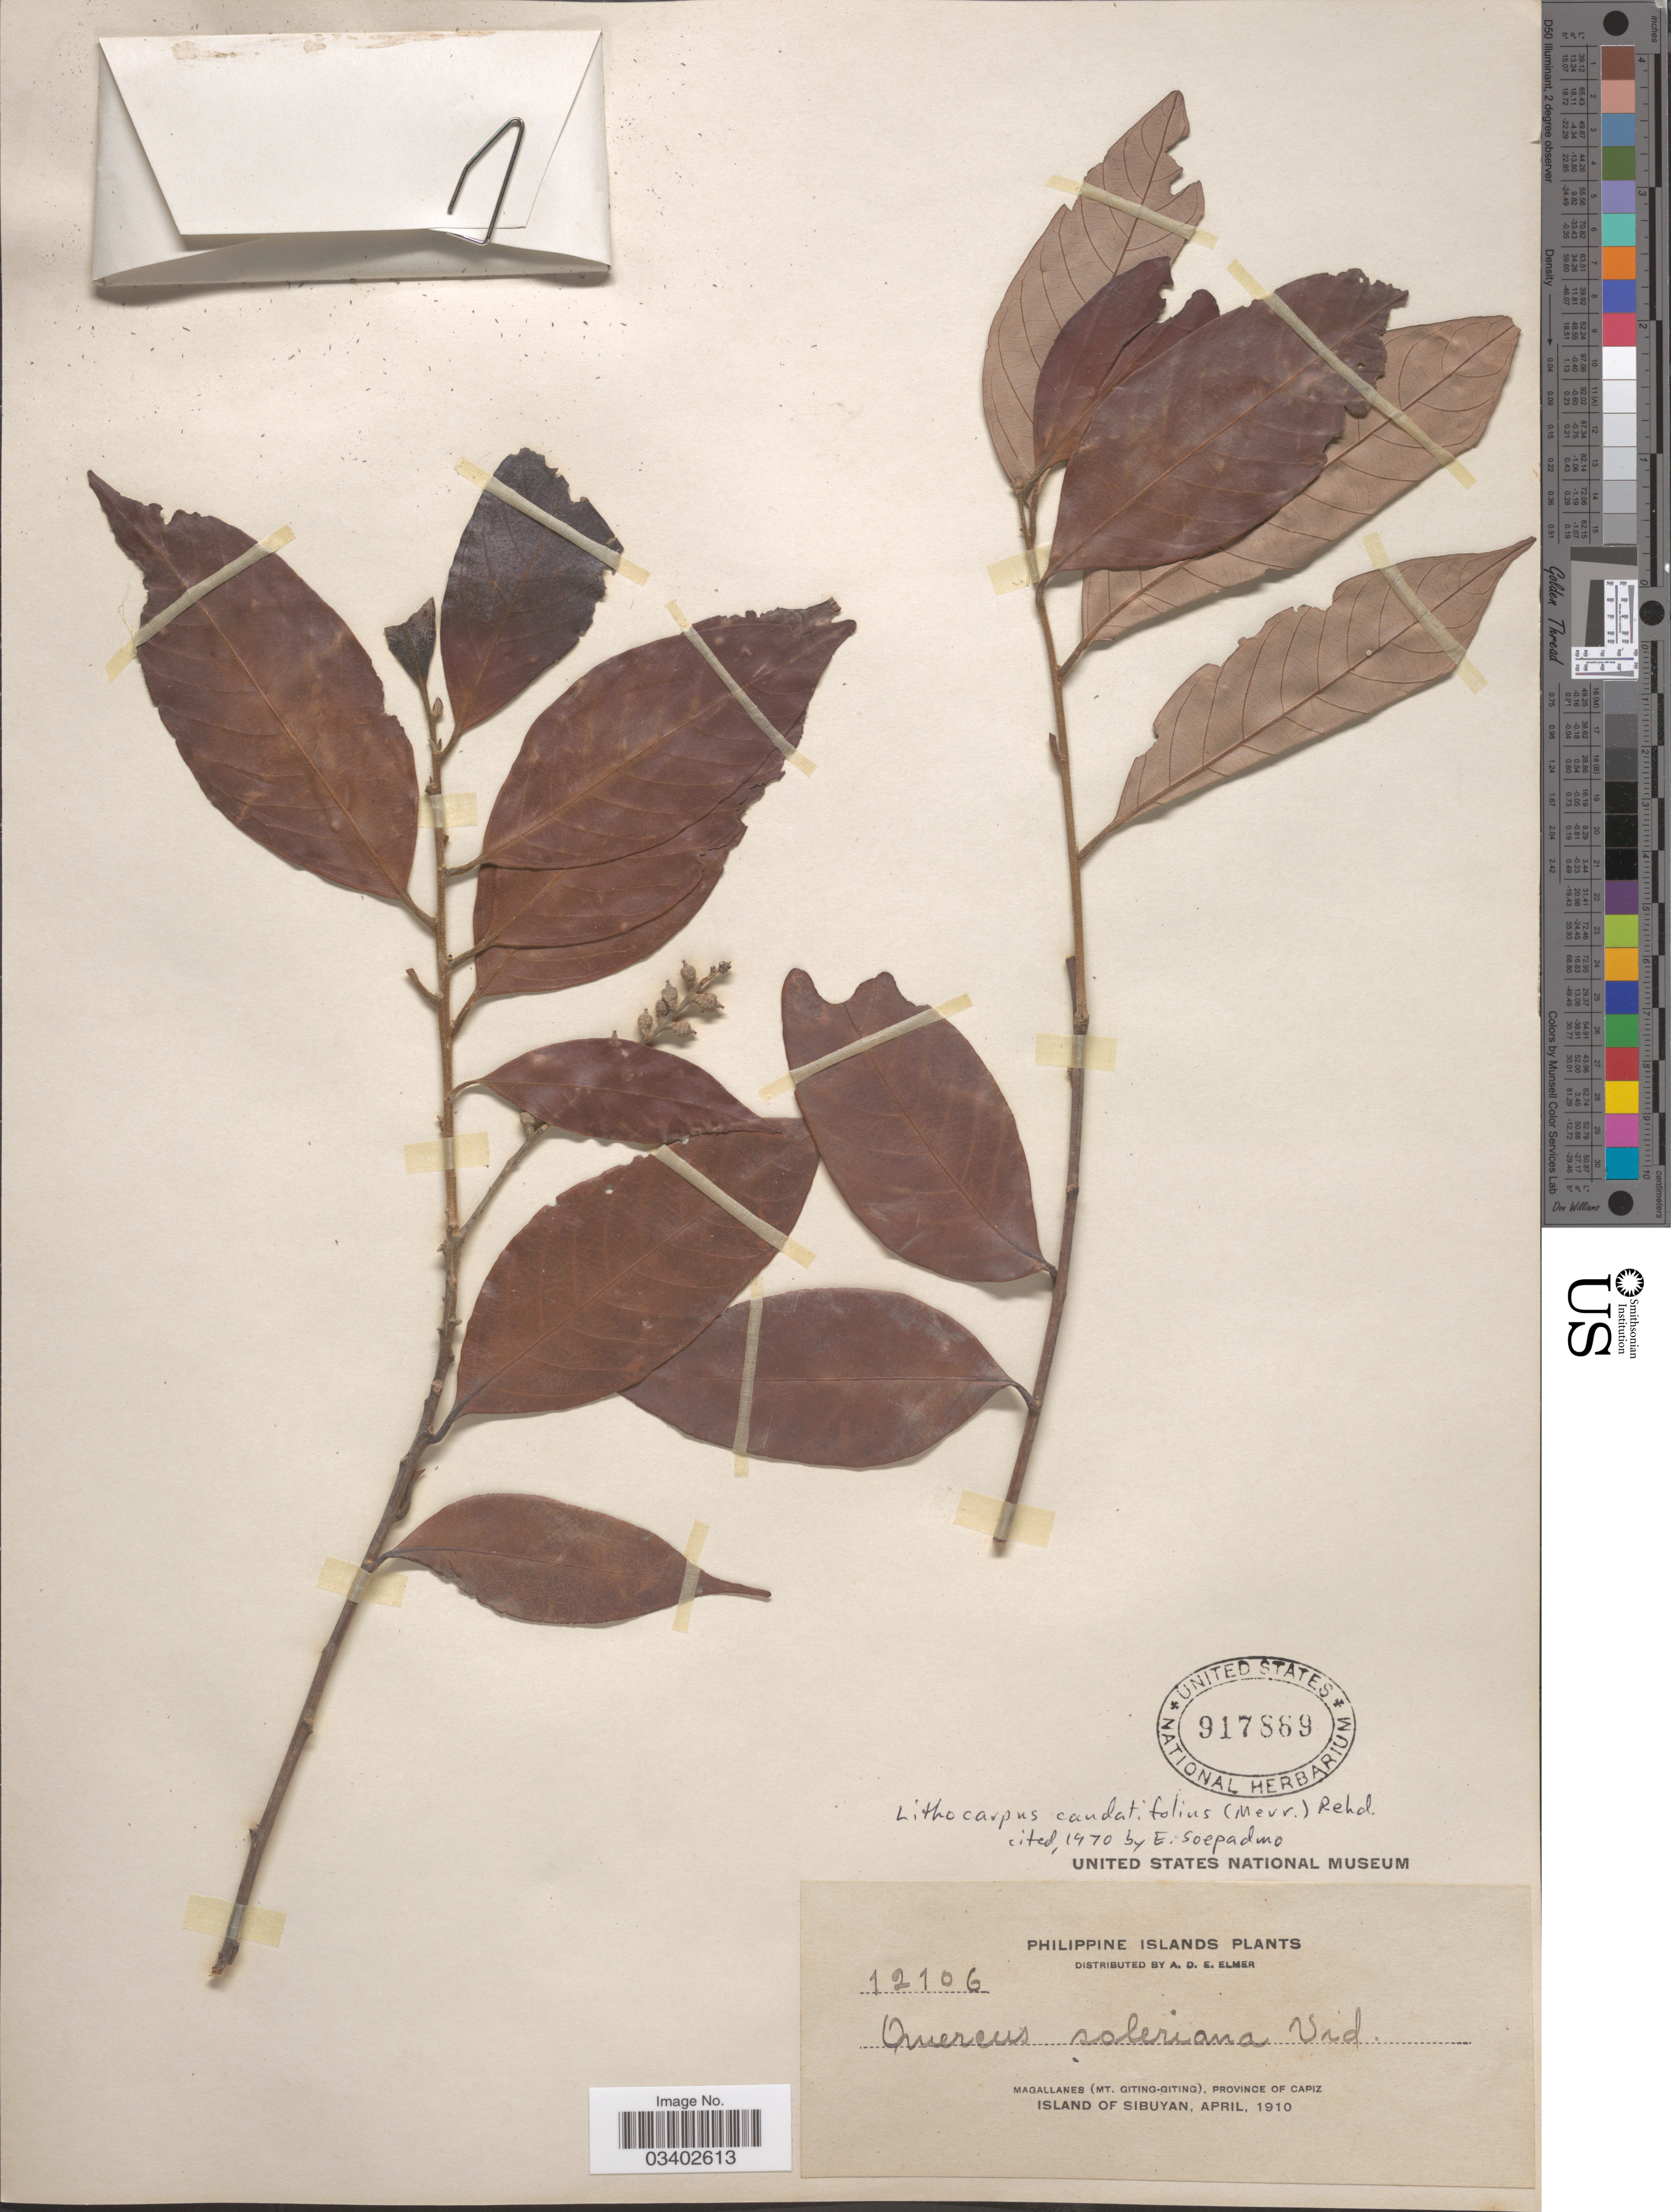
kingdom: Plantae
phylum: Tracheophyta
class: Magnoliopsida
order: Fagales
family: Fagaceae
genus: Lithocarpus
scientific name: Lithocarpus caudatifolius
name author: (Merr.) Rehder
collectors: A. D. E. Elmer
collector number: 12106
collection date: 1910-04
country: Philippines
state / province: Western Visayas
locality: Magallanes (Mt. Giting-Giting), province of Capiz. Island of Sibuyan.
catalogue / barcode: US 917869